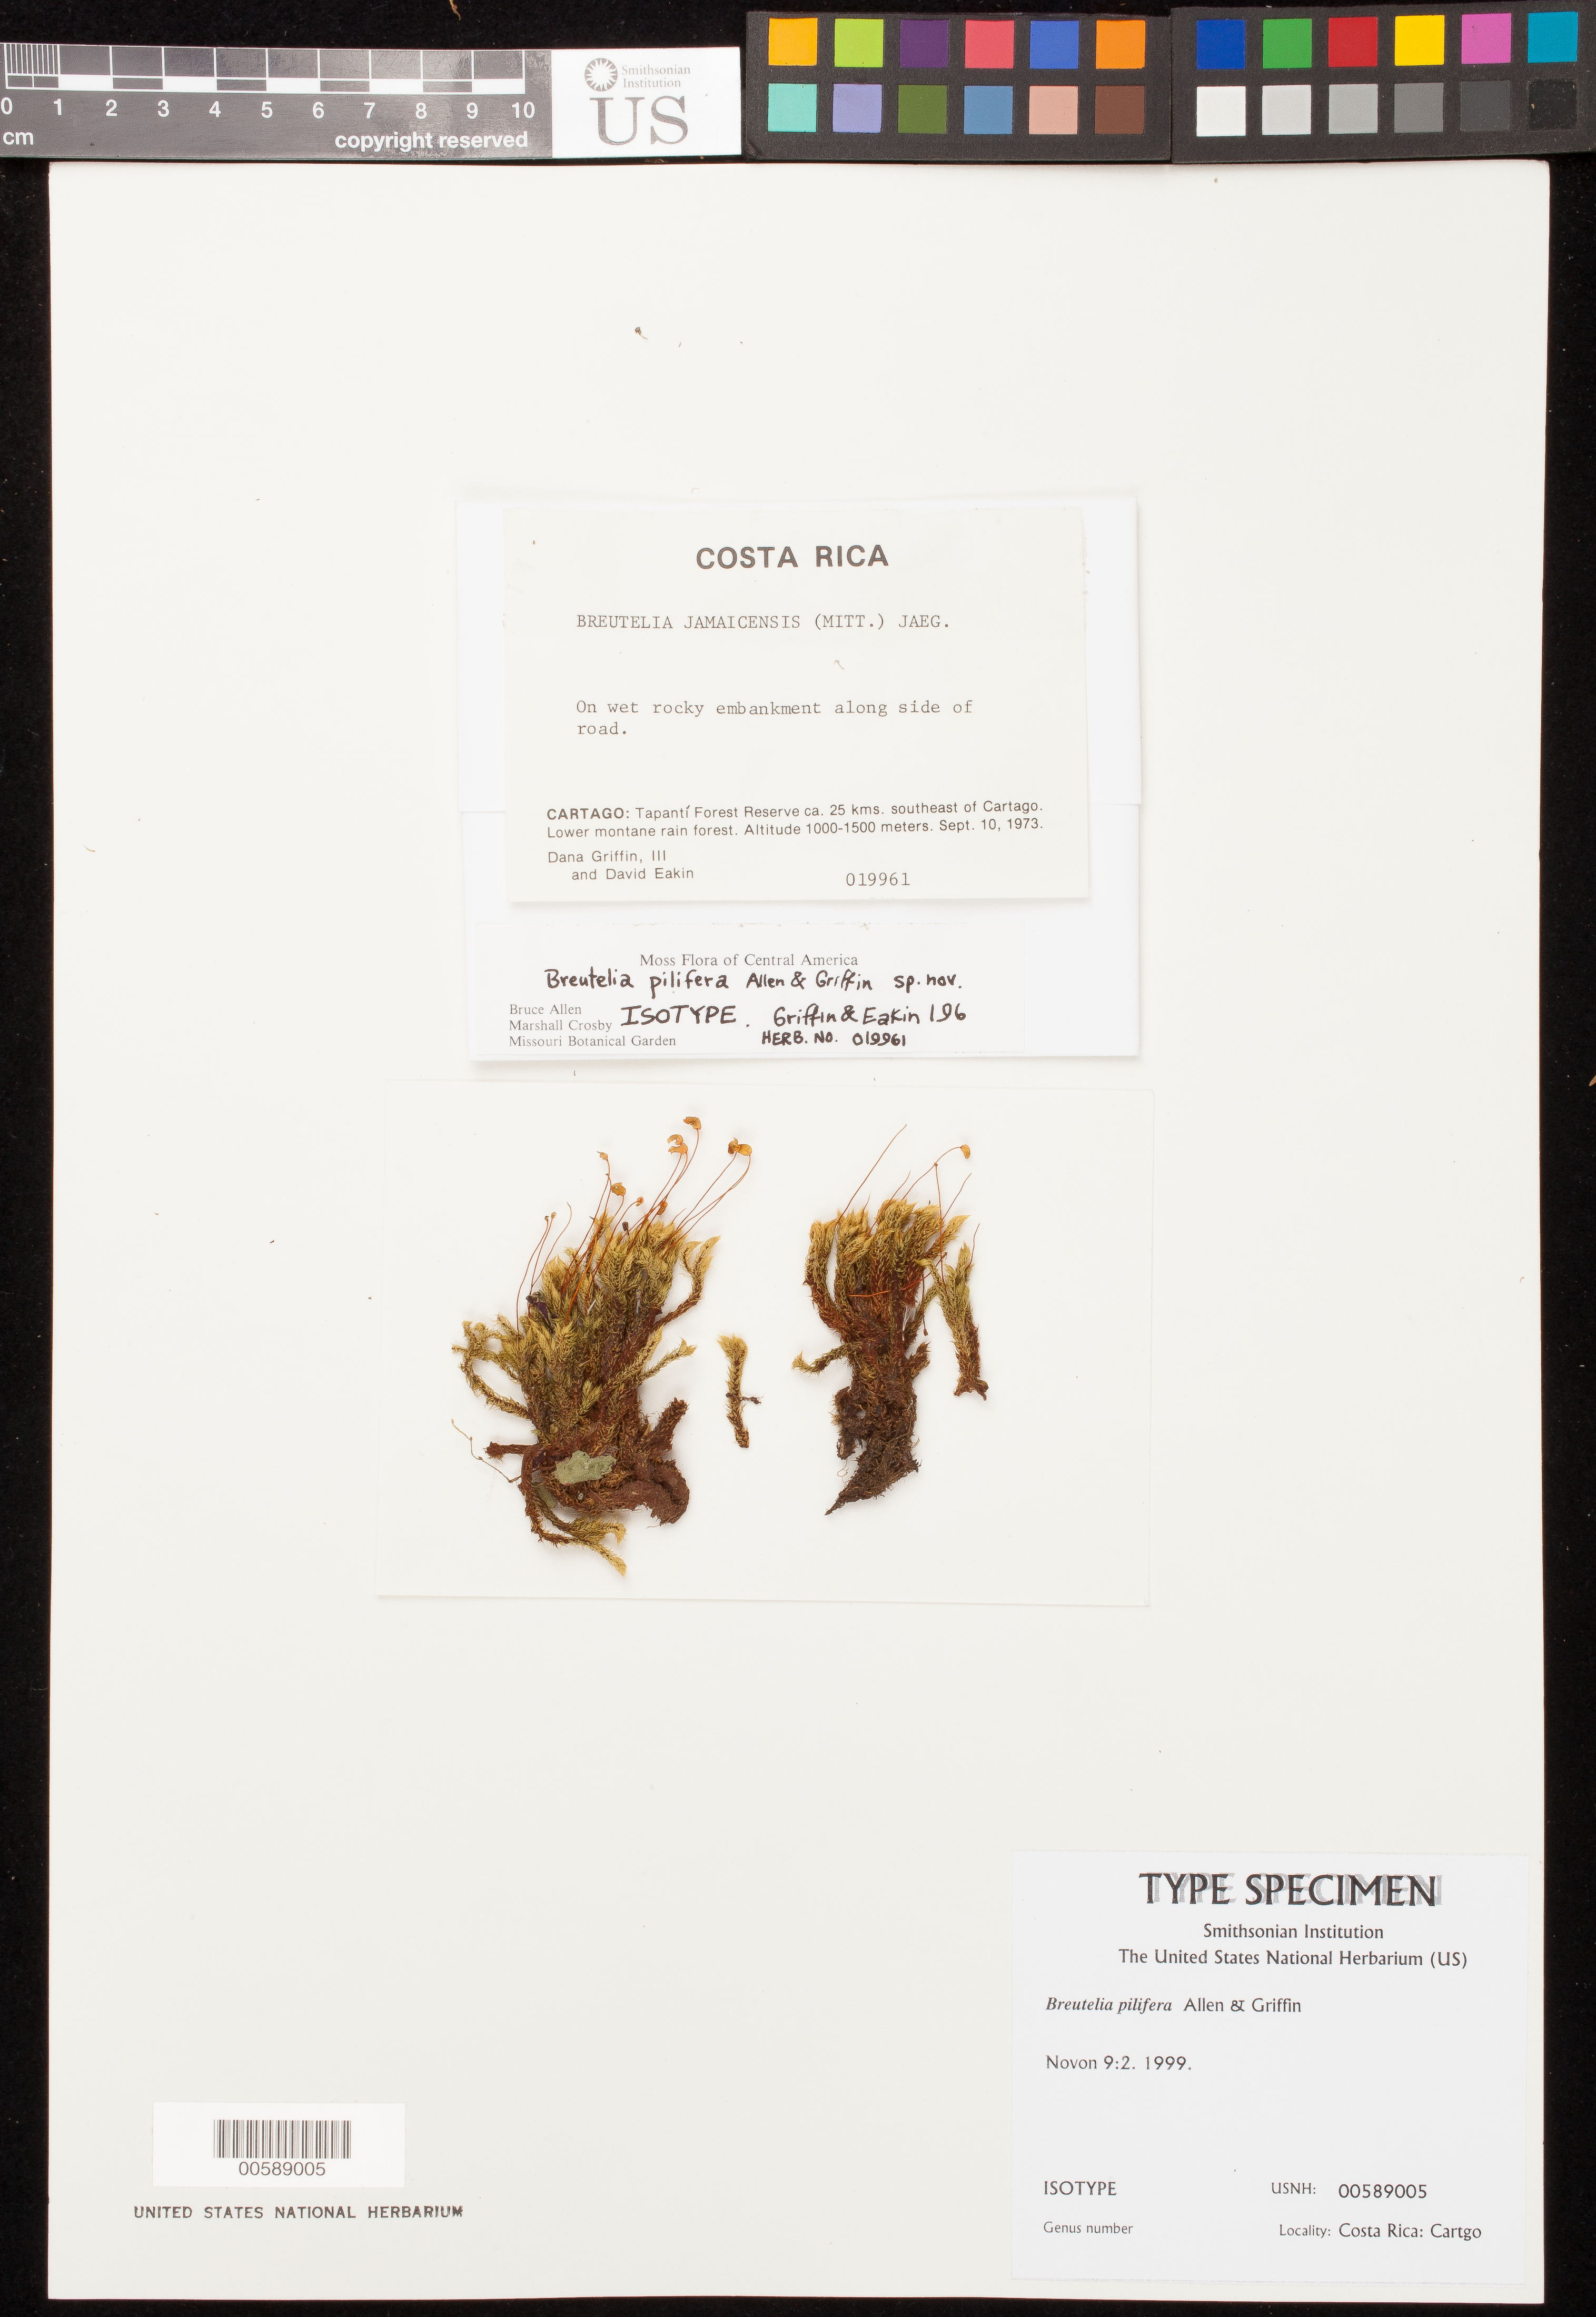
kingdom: Plantae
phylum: Bryophyta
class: Bryopsida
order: Bartramiales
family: Bartramiaceae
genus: Breutelia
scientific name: Breutelia pilifera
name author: B.H. Allen & D.G. Griffin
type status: Isotype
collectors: D. Griffin & D. Eakin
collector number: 19961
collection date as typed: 10 Sep 1973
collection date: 1973-09-10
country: Costa Rica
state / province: Cartago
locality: Tapanti Forest Reserve , ca. 25 km SE of Cartago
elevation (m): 1000